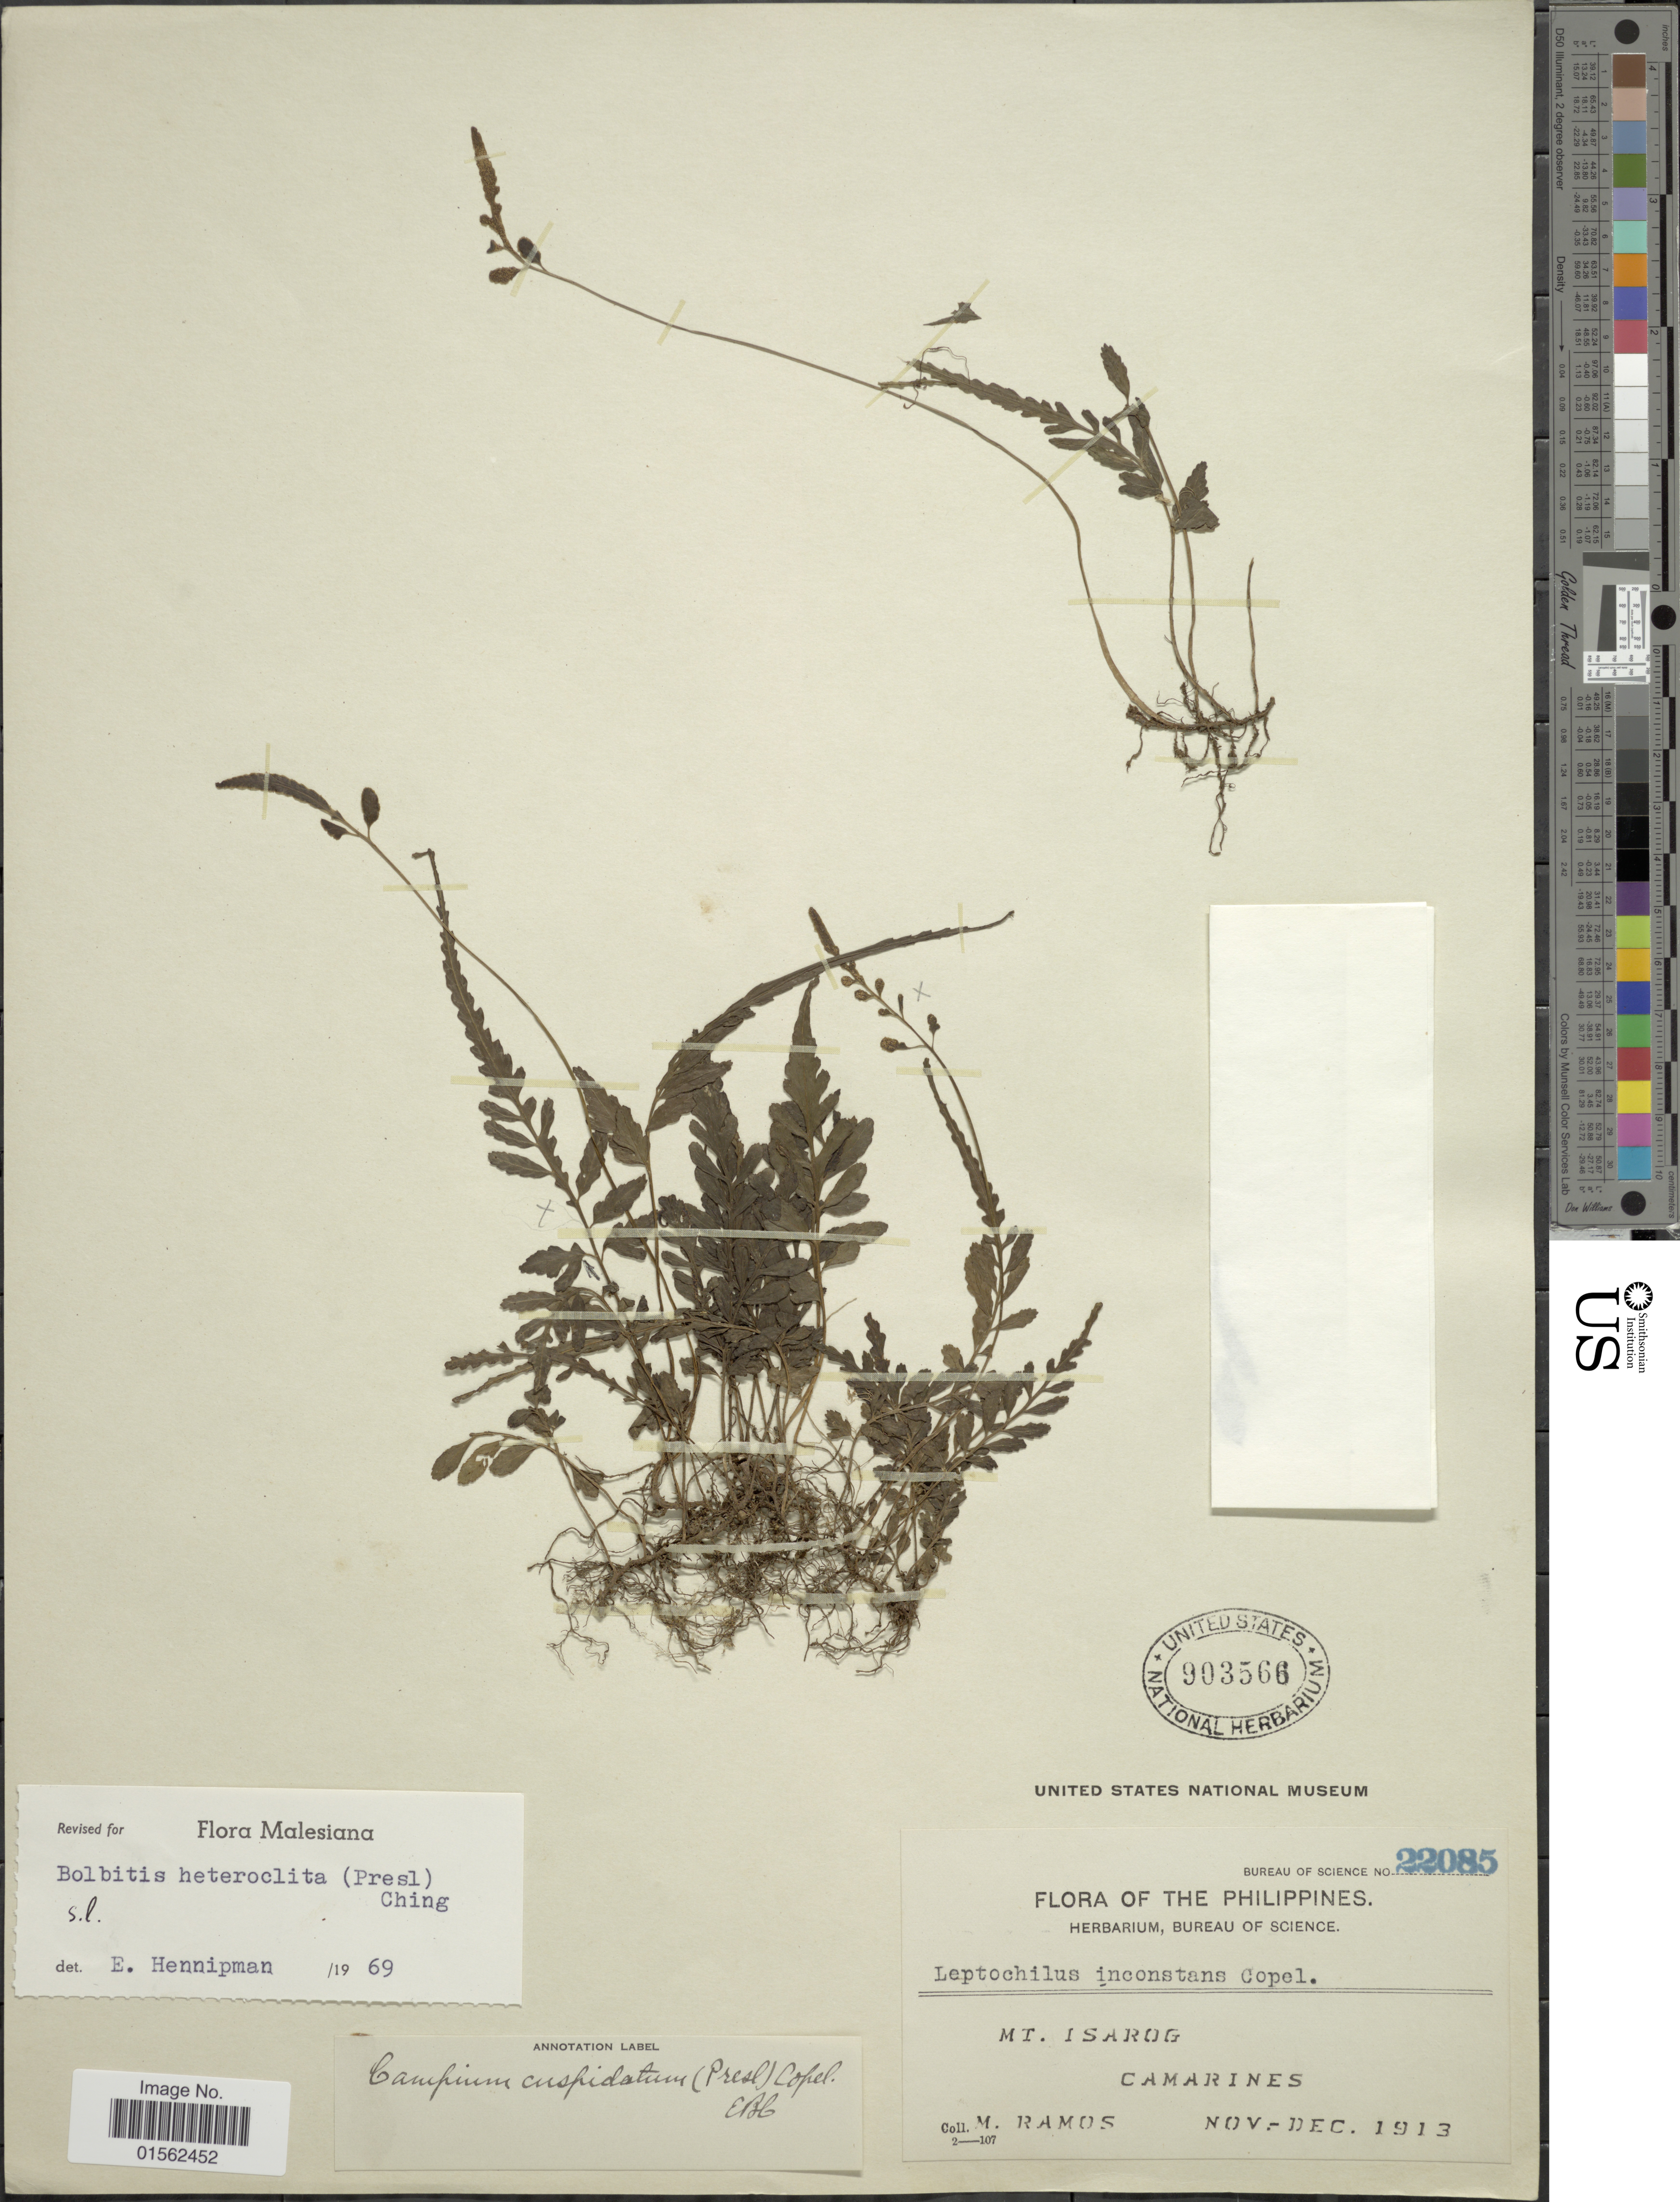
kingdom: Plantae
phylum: Tracheophyta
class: Polypodiopsida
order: Polypodiales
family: Dryopteridaceae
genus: Bolbitis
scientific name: Bolbitis heteroclita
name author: (C. Presl) Ching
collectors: M. Ramos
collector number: Bureau of Science 22085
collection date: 1913-11/1913-12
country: Philippines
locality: Philippines, Mt. Isarog, Camarines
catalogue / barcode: US 903566